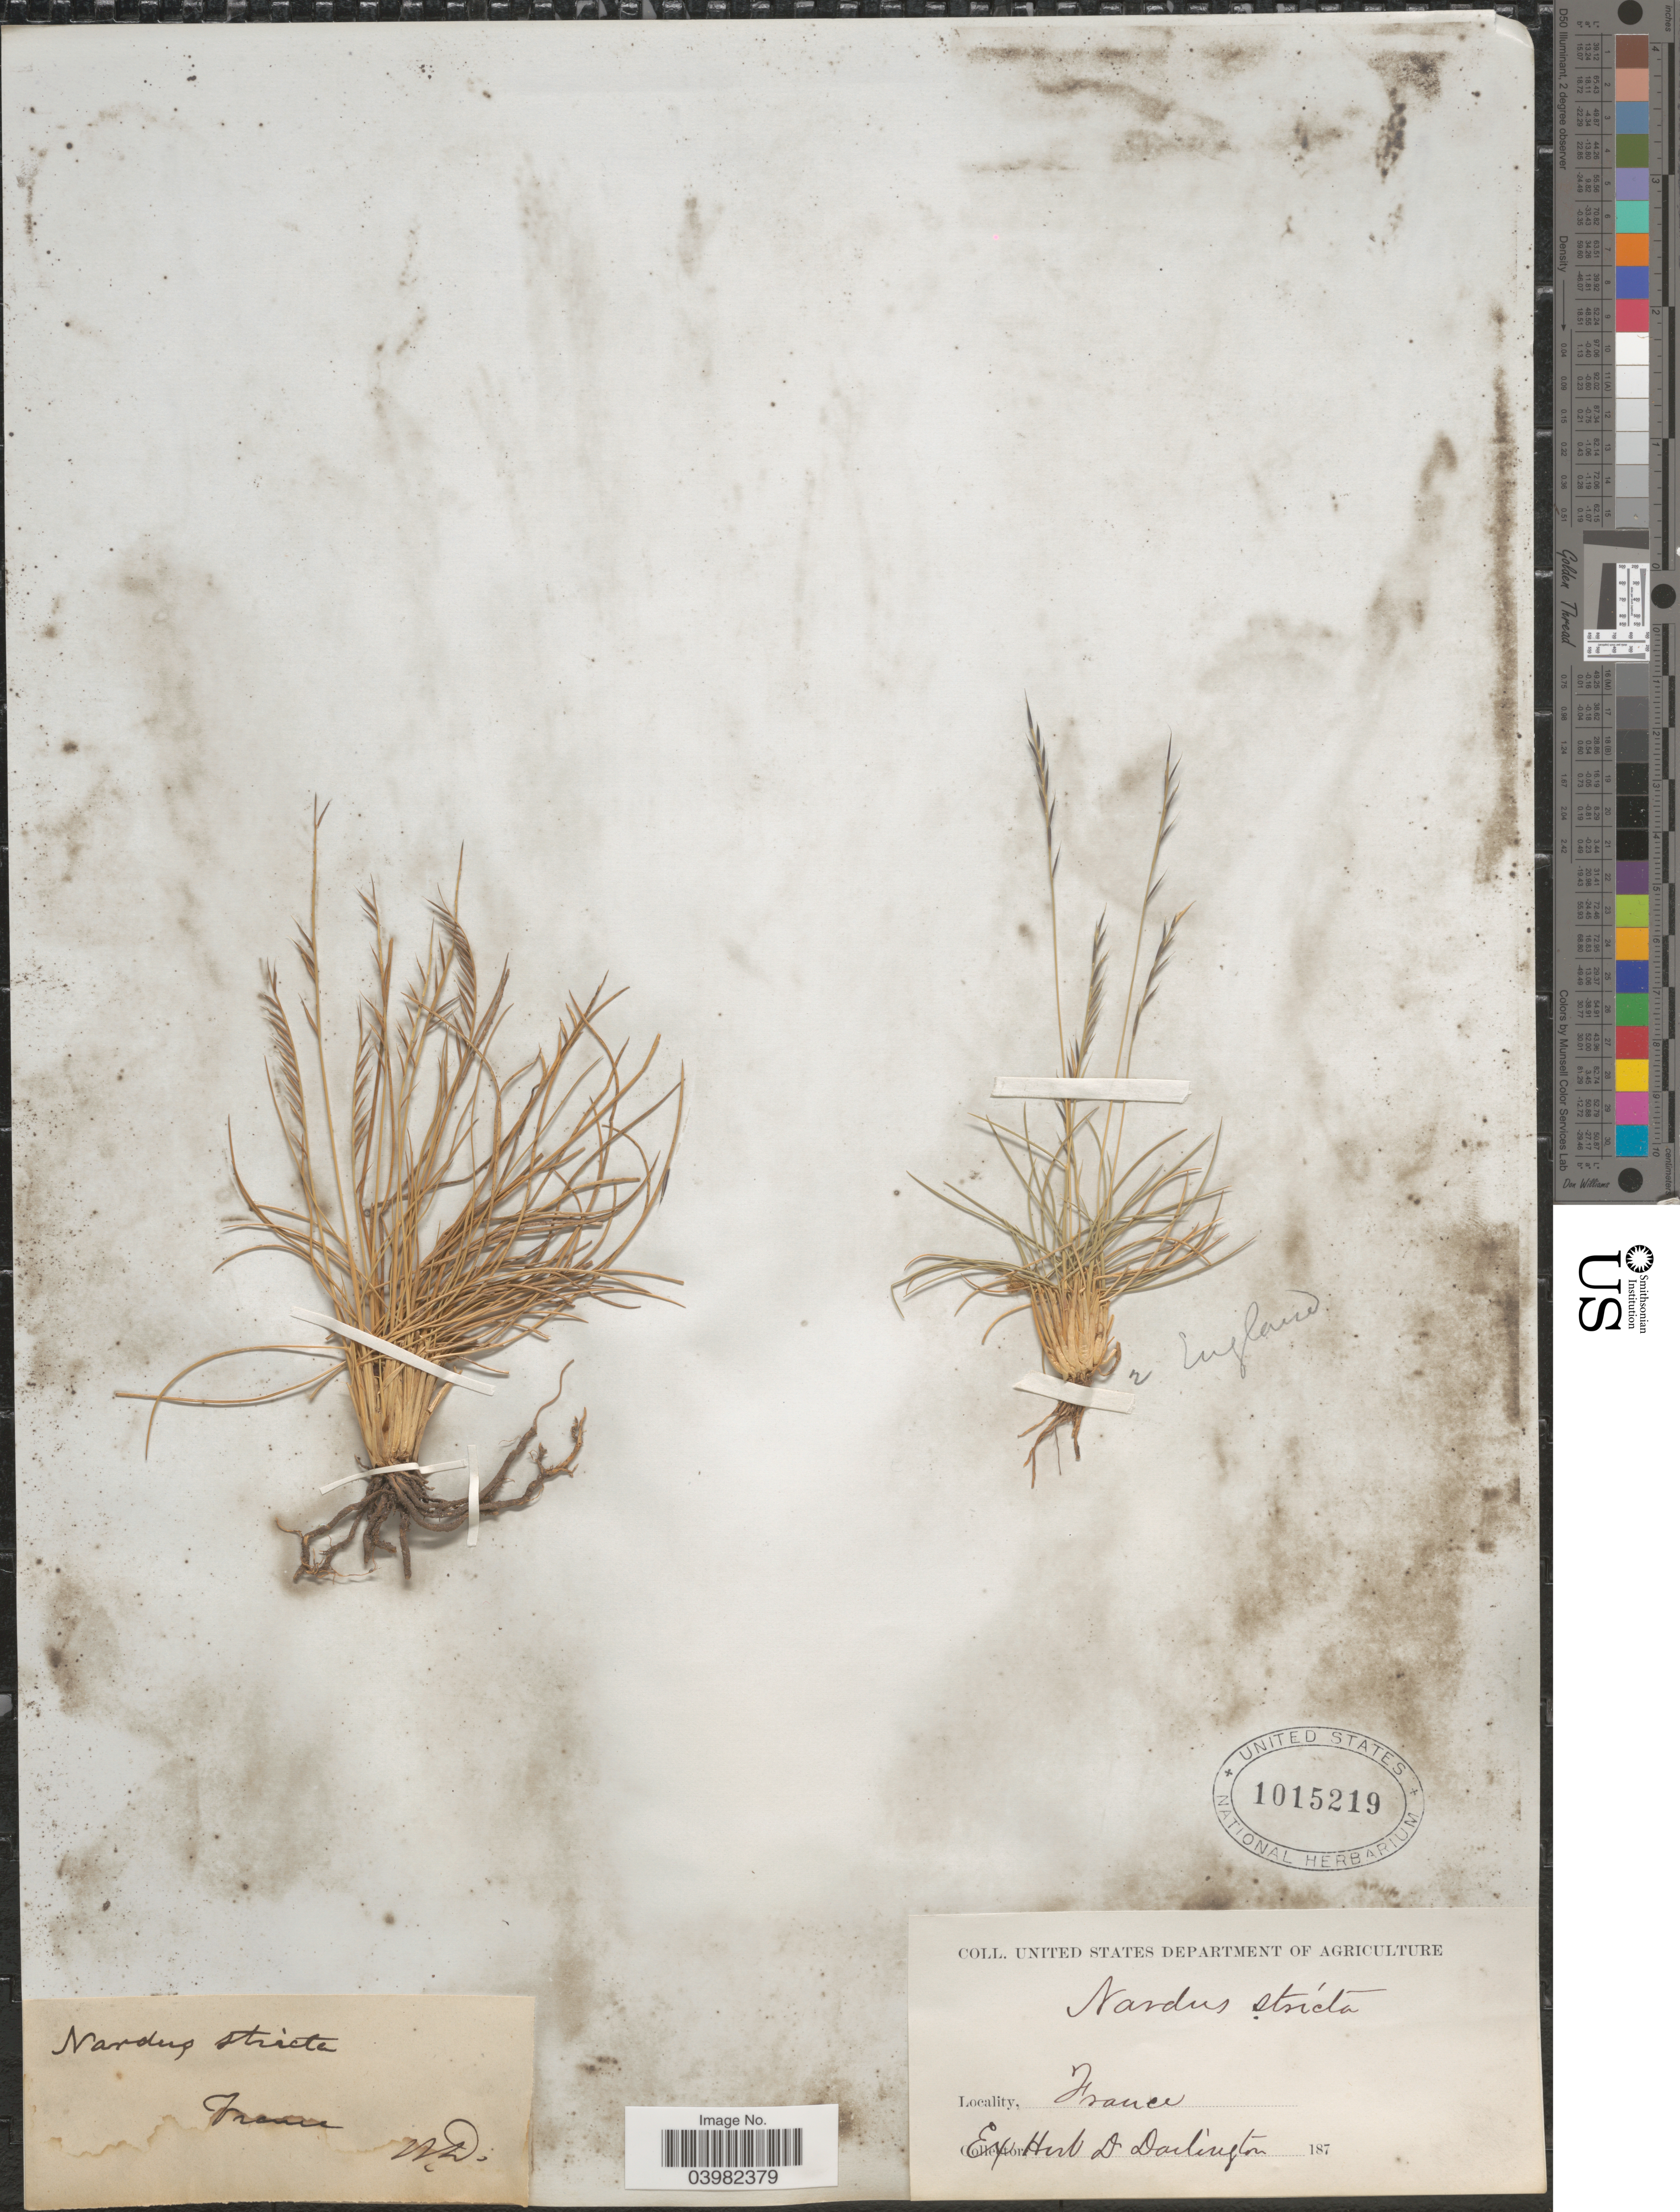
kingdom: Plantae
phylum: Tracheophyta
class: Liliopsida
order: Poales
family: Poaceae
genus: Nardus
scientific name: Nardus stricta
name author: L.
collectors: W. Darlington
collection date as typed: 187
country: France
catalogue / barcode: US 1015219